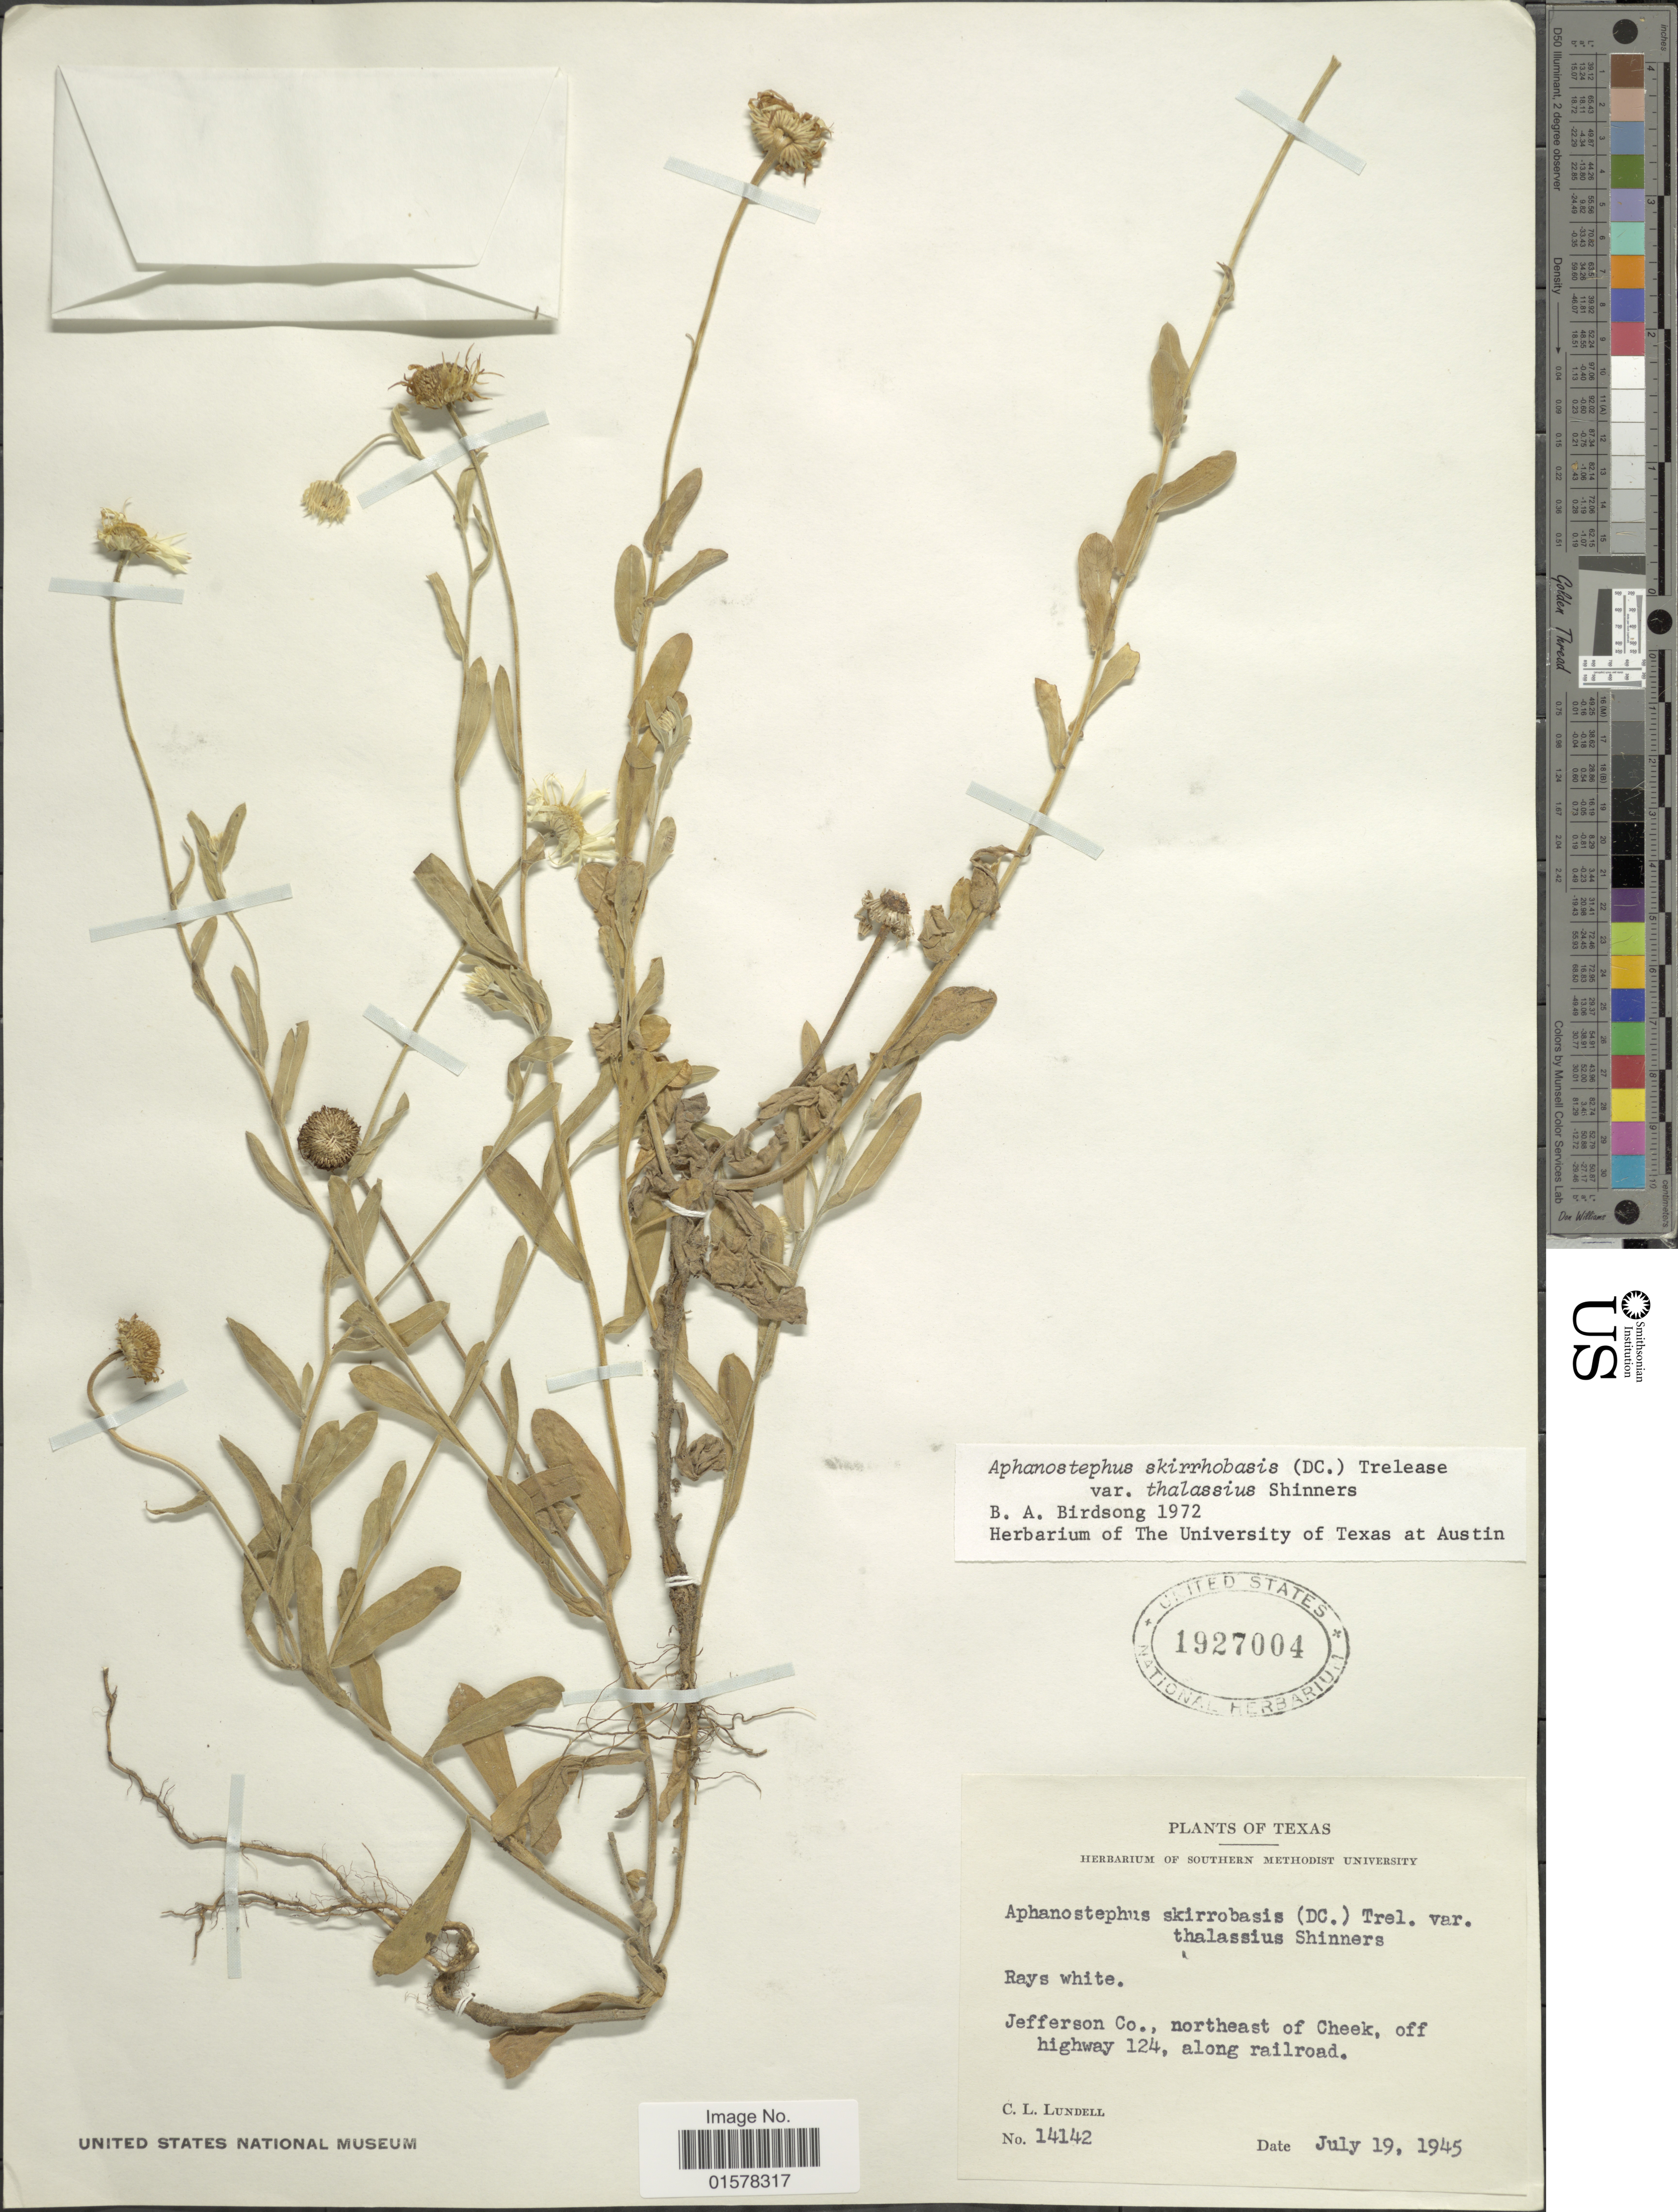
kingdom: Plantae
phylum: Tracheophyta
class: Magnoliopsida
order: Asterales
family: Asteraceae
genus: Aphanostephus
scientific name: Aphanostephus skirrhobasis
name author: (DC.) Trel. ex Coville & Branner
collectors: C. L. Lundell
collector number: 14142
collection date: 1945-07-19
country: United States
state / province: Texas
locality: Jefferson Co., northeast of Cheek, off highway 124, along railroad. Texas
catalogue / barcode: US 1927004